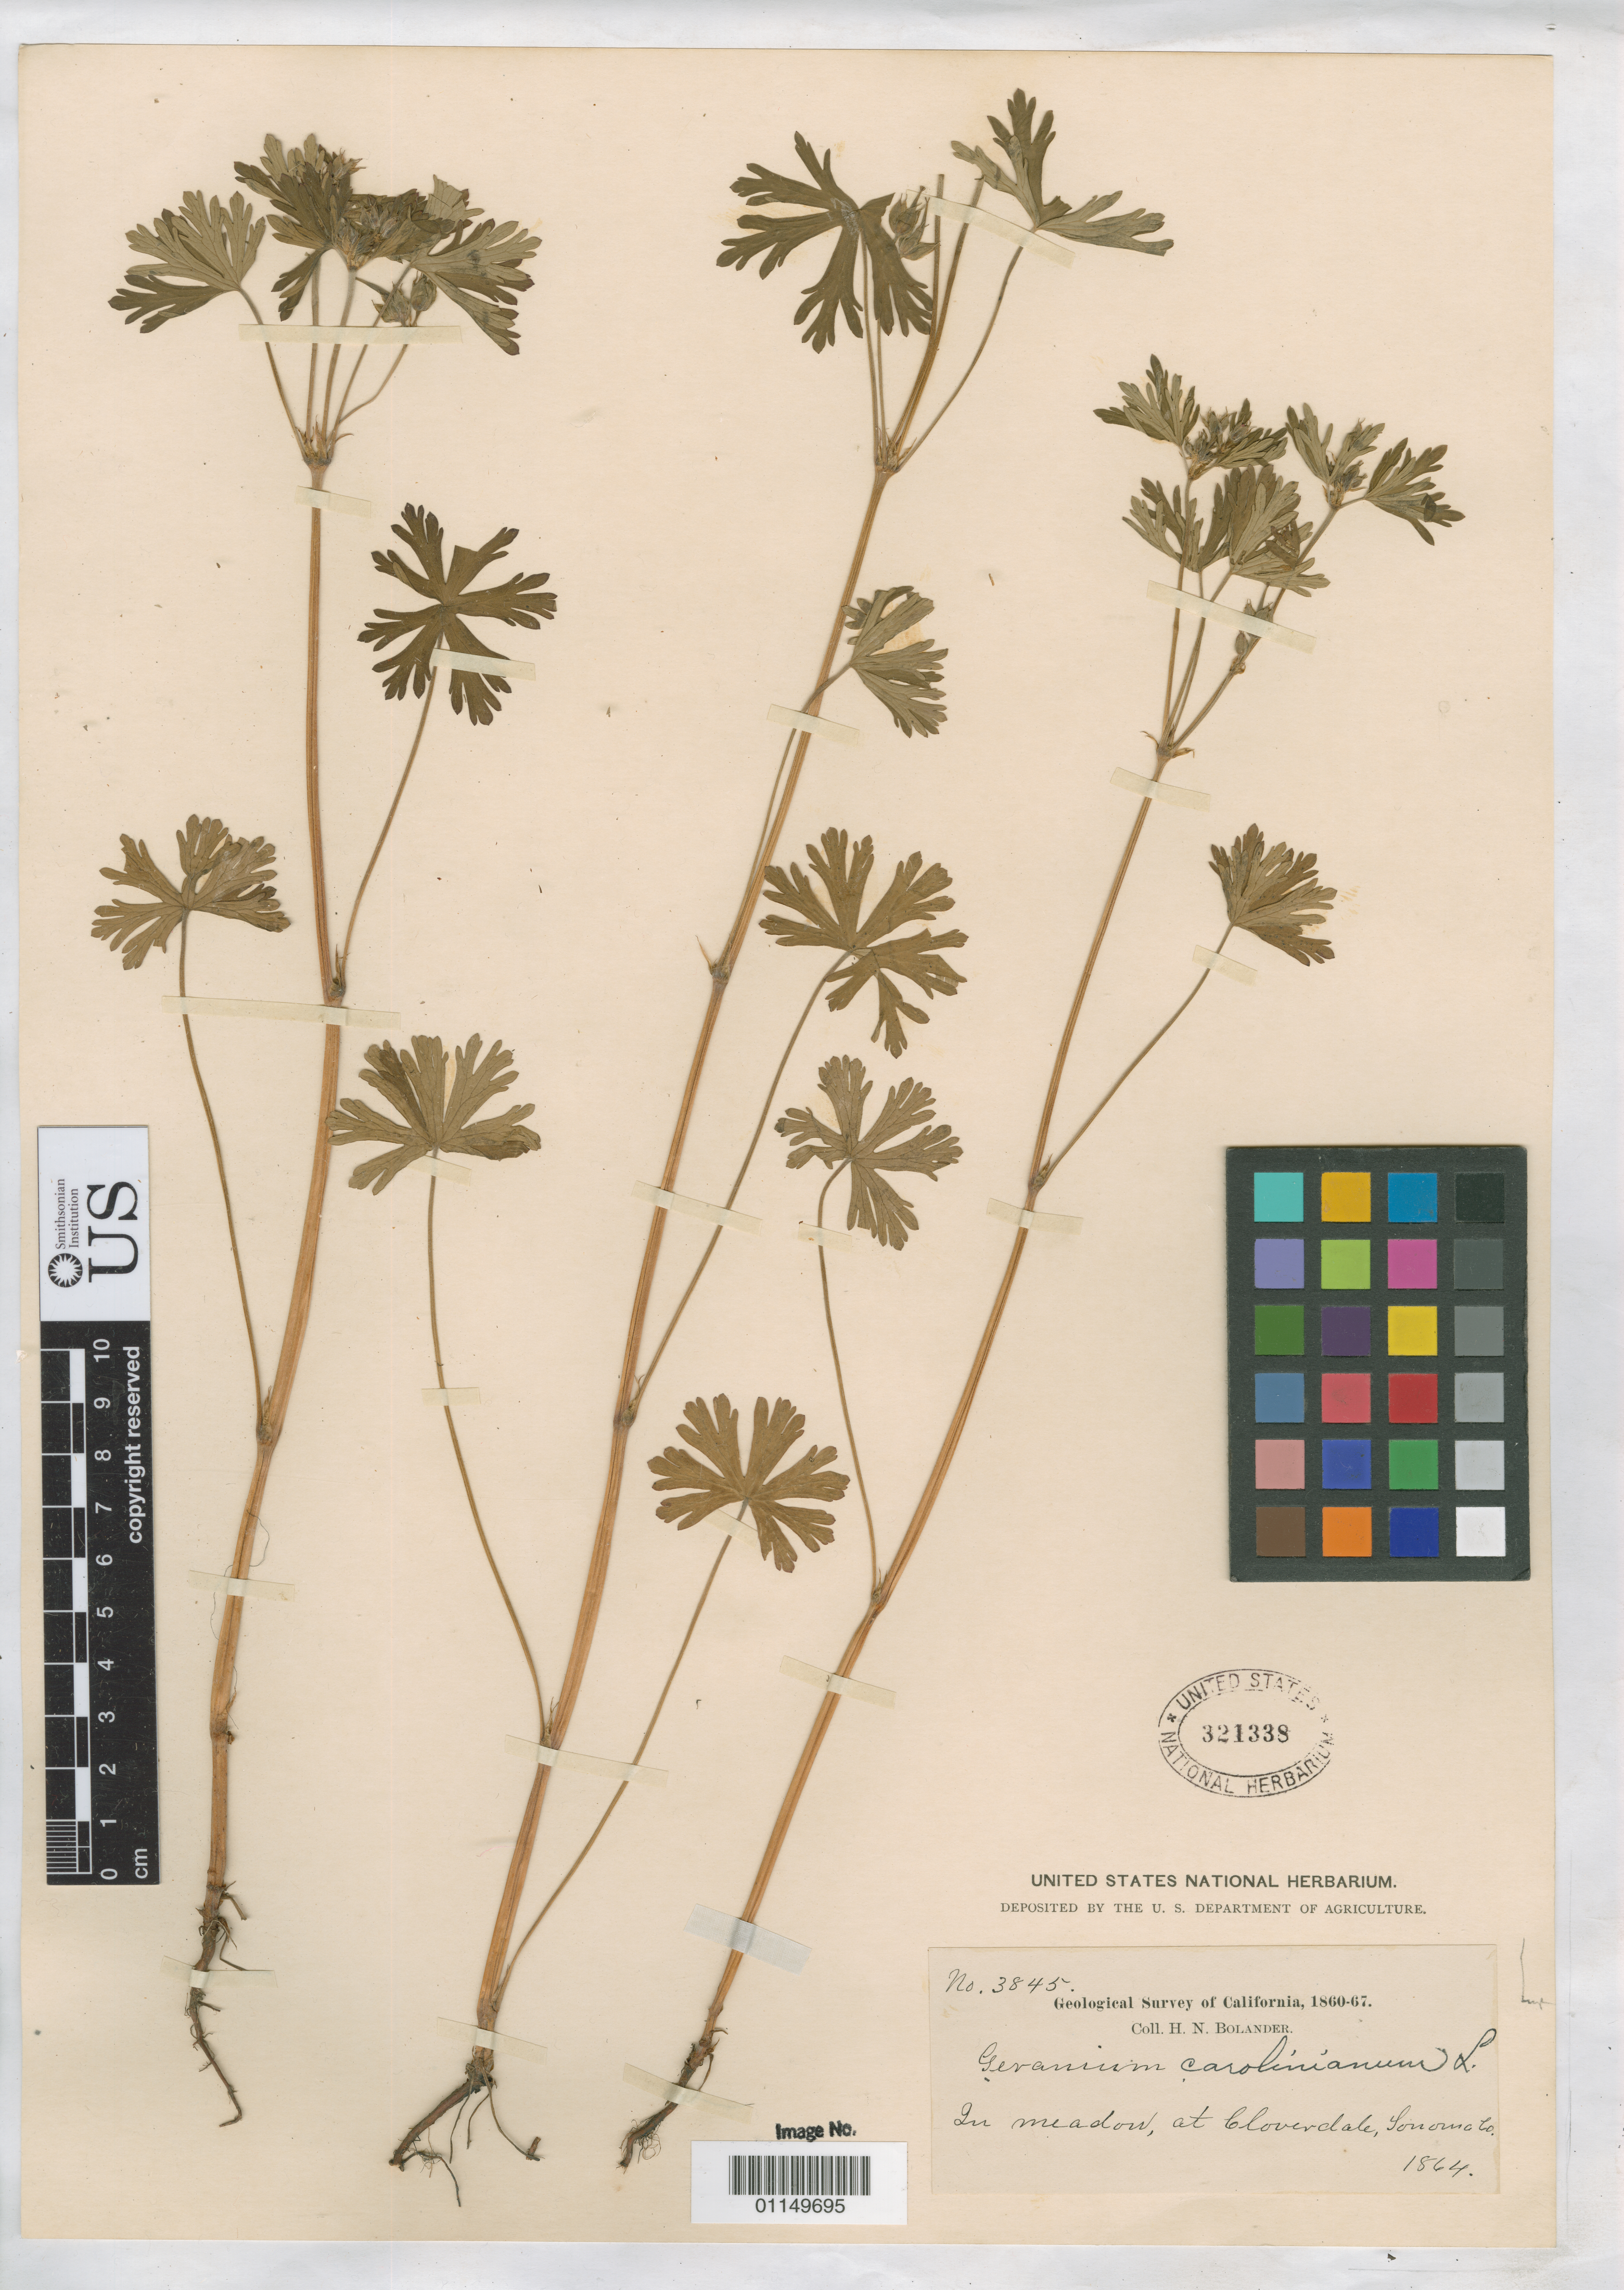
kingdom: Plantae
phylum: Tracheophyta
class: Magnoliopsida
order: Geraniales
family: Geraniaceae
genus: Geranium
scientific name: Geranium carolinianum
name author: L.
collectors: H. Bolander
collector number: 3845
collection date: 1864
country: United States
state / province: California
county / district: Sonoma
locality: At Cloverdale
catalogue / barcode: US 321338